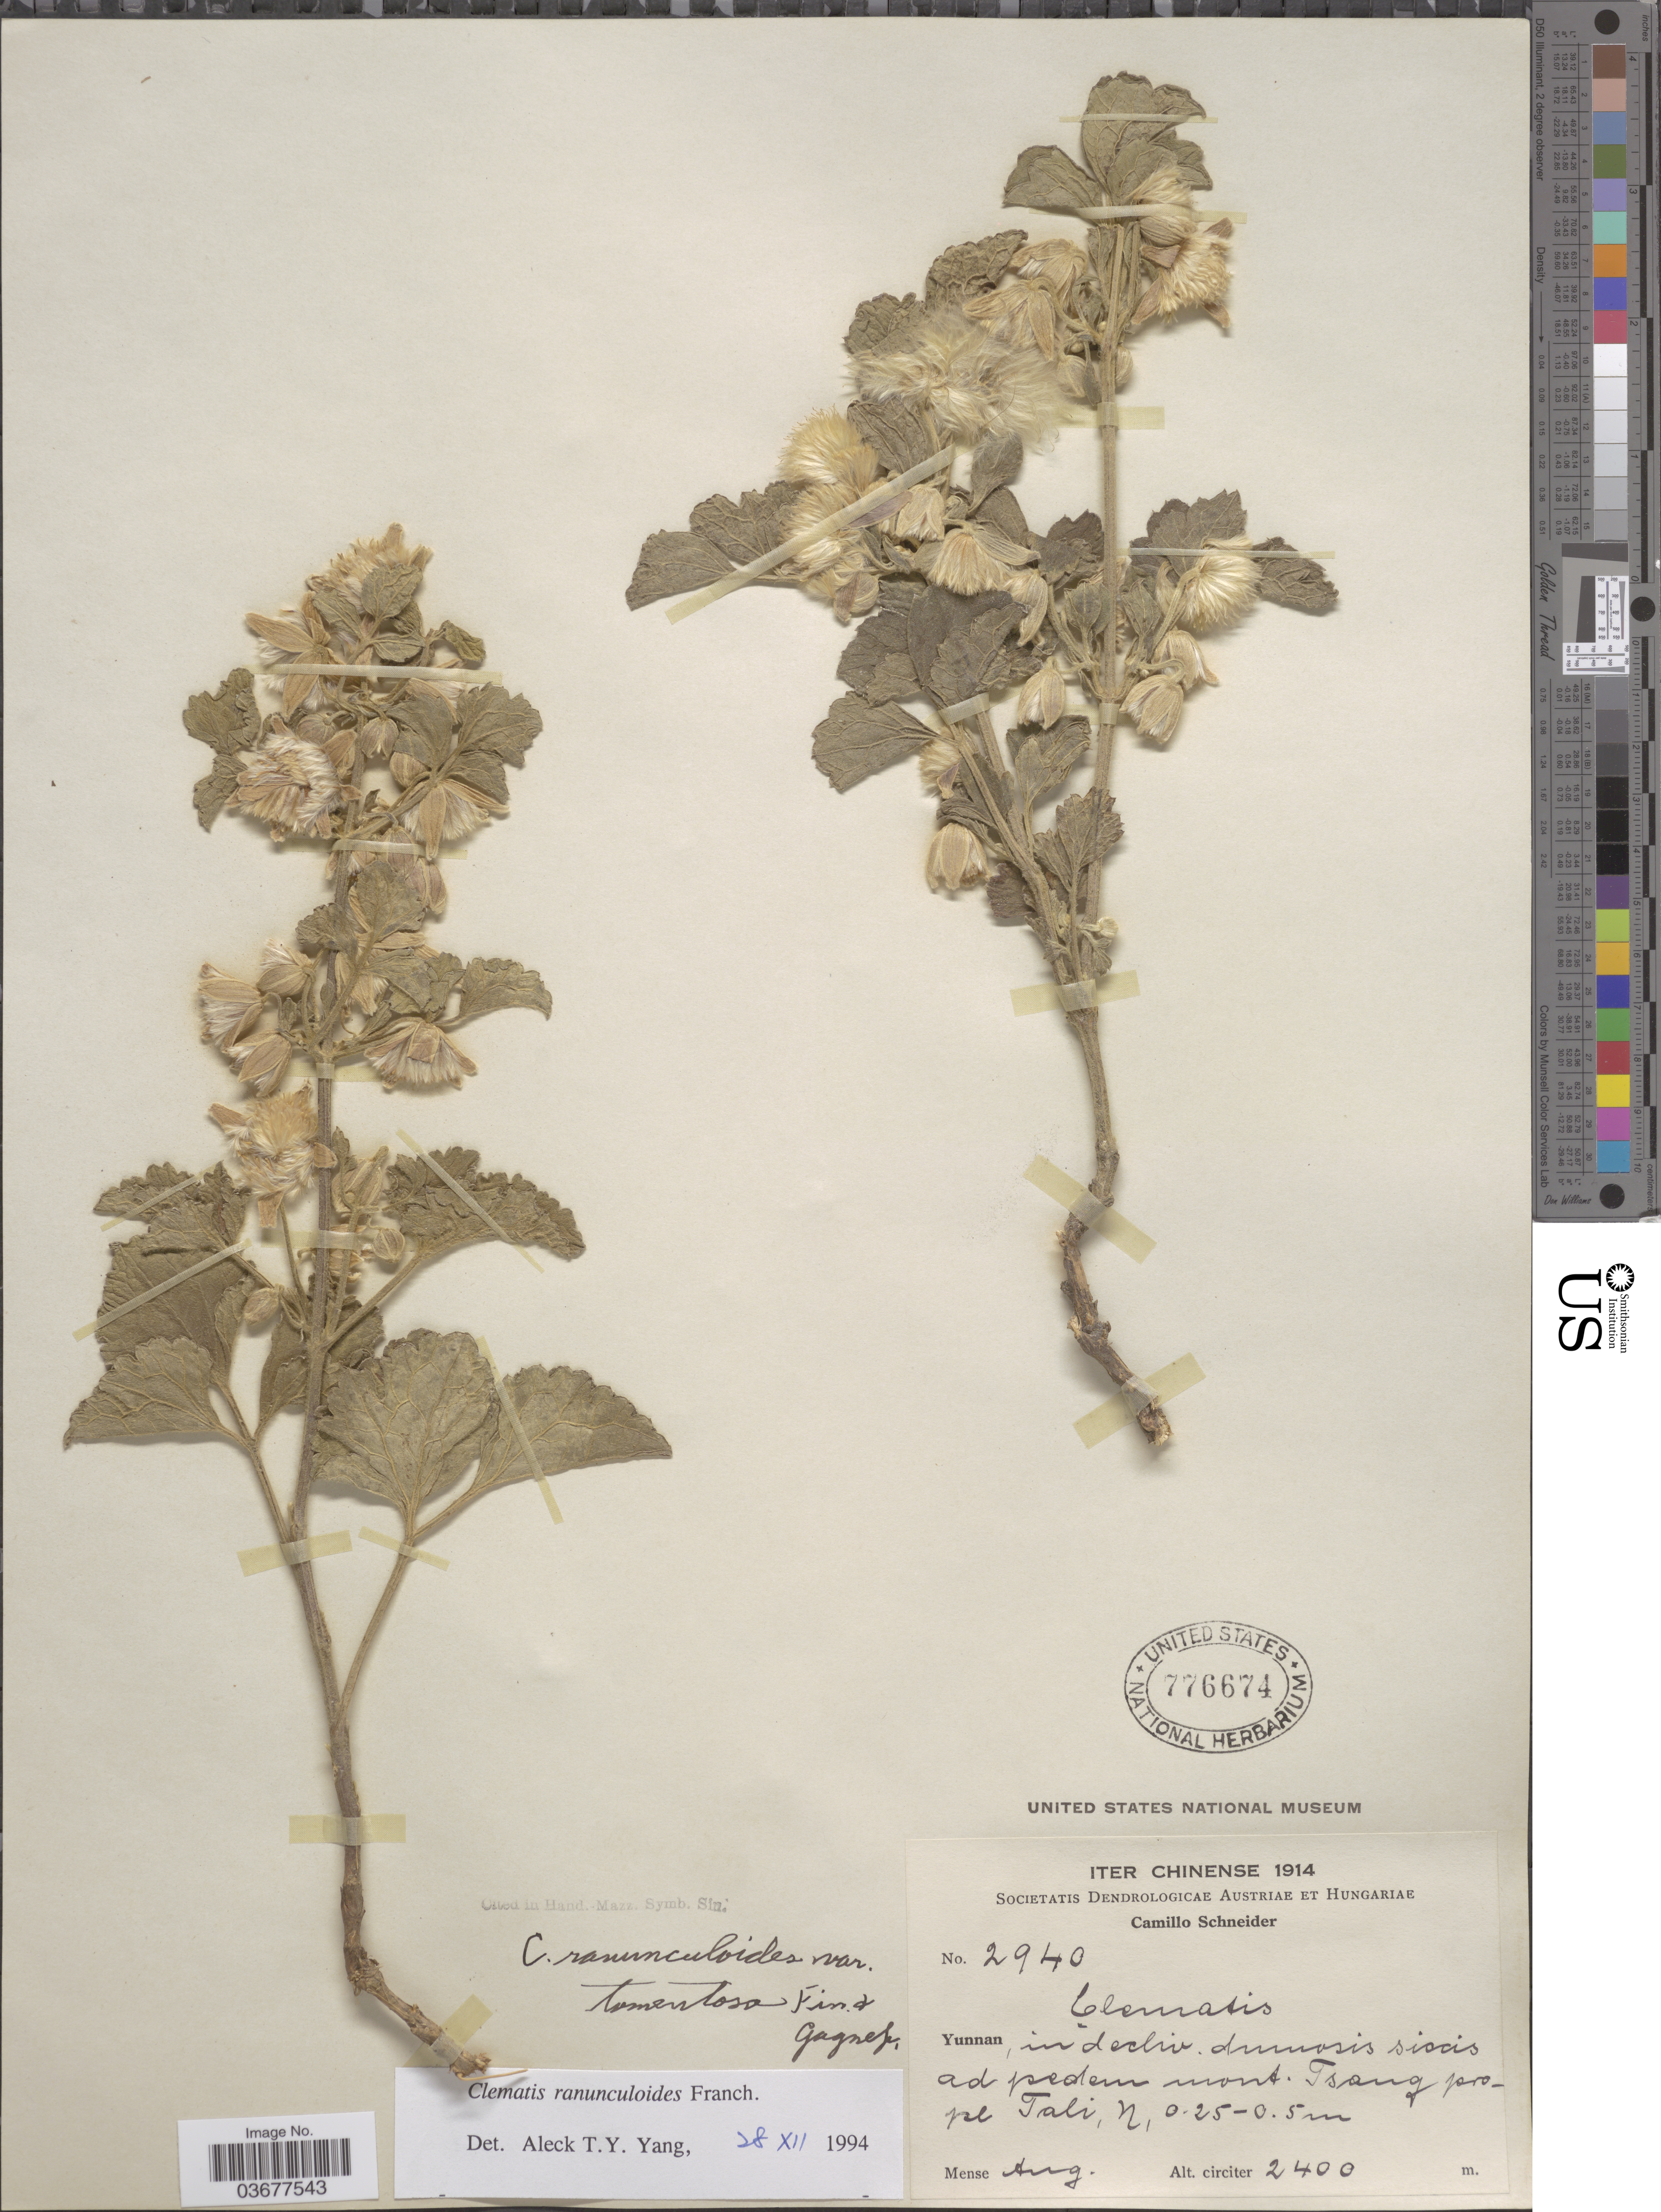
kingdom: Plantae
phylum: Tracheophyta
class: Magnoliopsida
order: Ranunculales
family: Ranunculaceae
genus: Clematis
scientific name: Clematis ranunculoides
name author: Franch.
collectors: C. K. Schneider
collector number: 2940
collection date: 1914-08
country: China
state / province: Yunnan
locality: In decliv. dumosis siscis ad pedem mont. Tsang prope Tali.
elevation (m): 2400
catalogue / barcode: US 776674